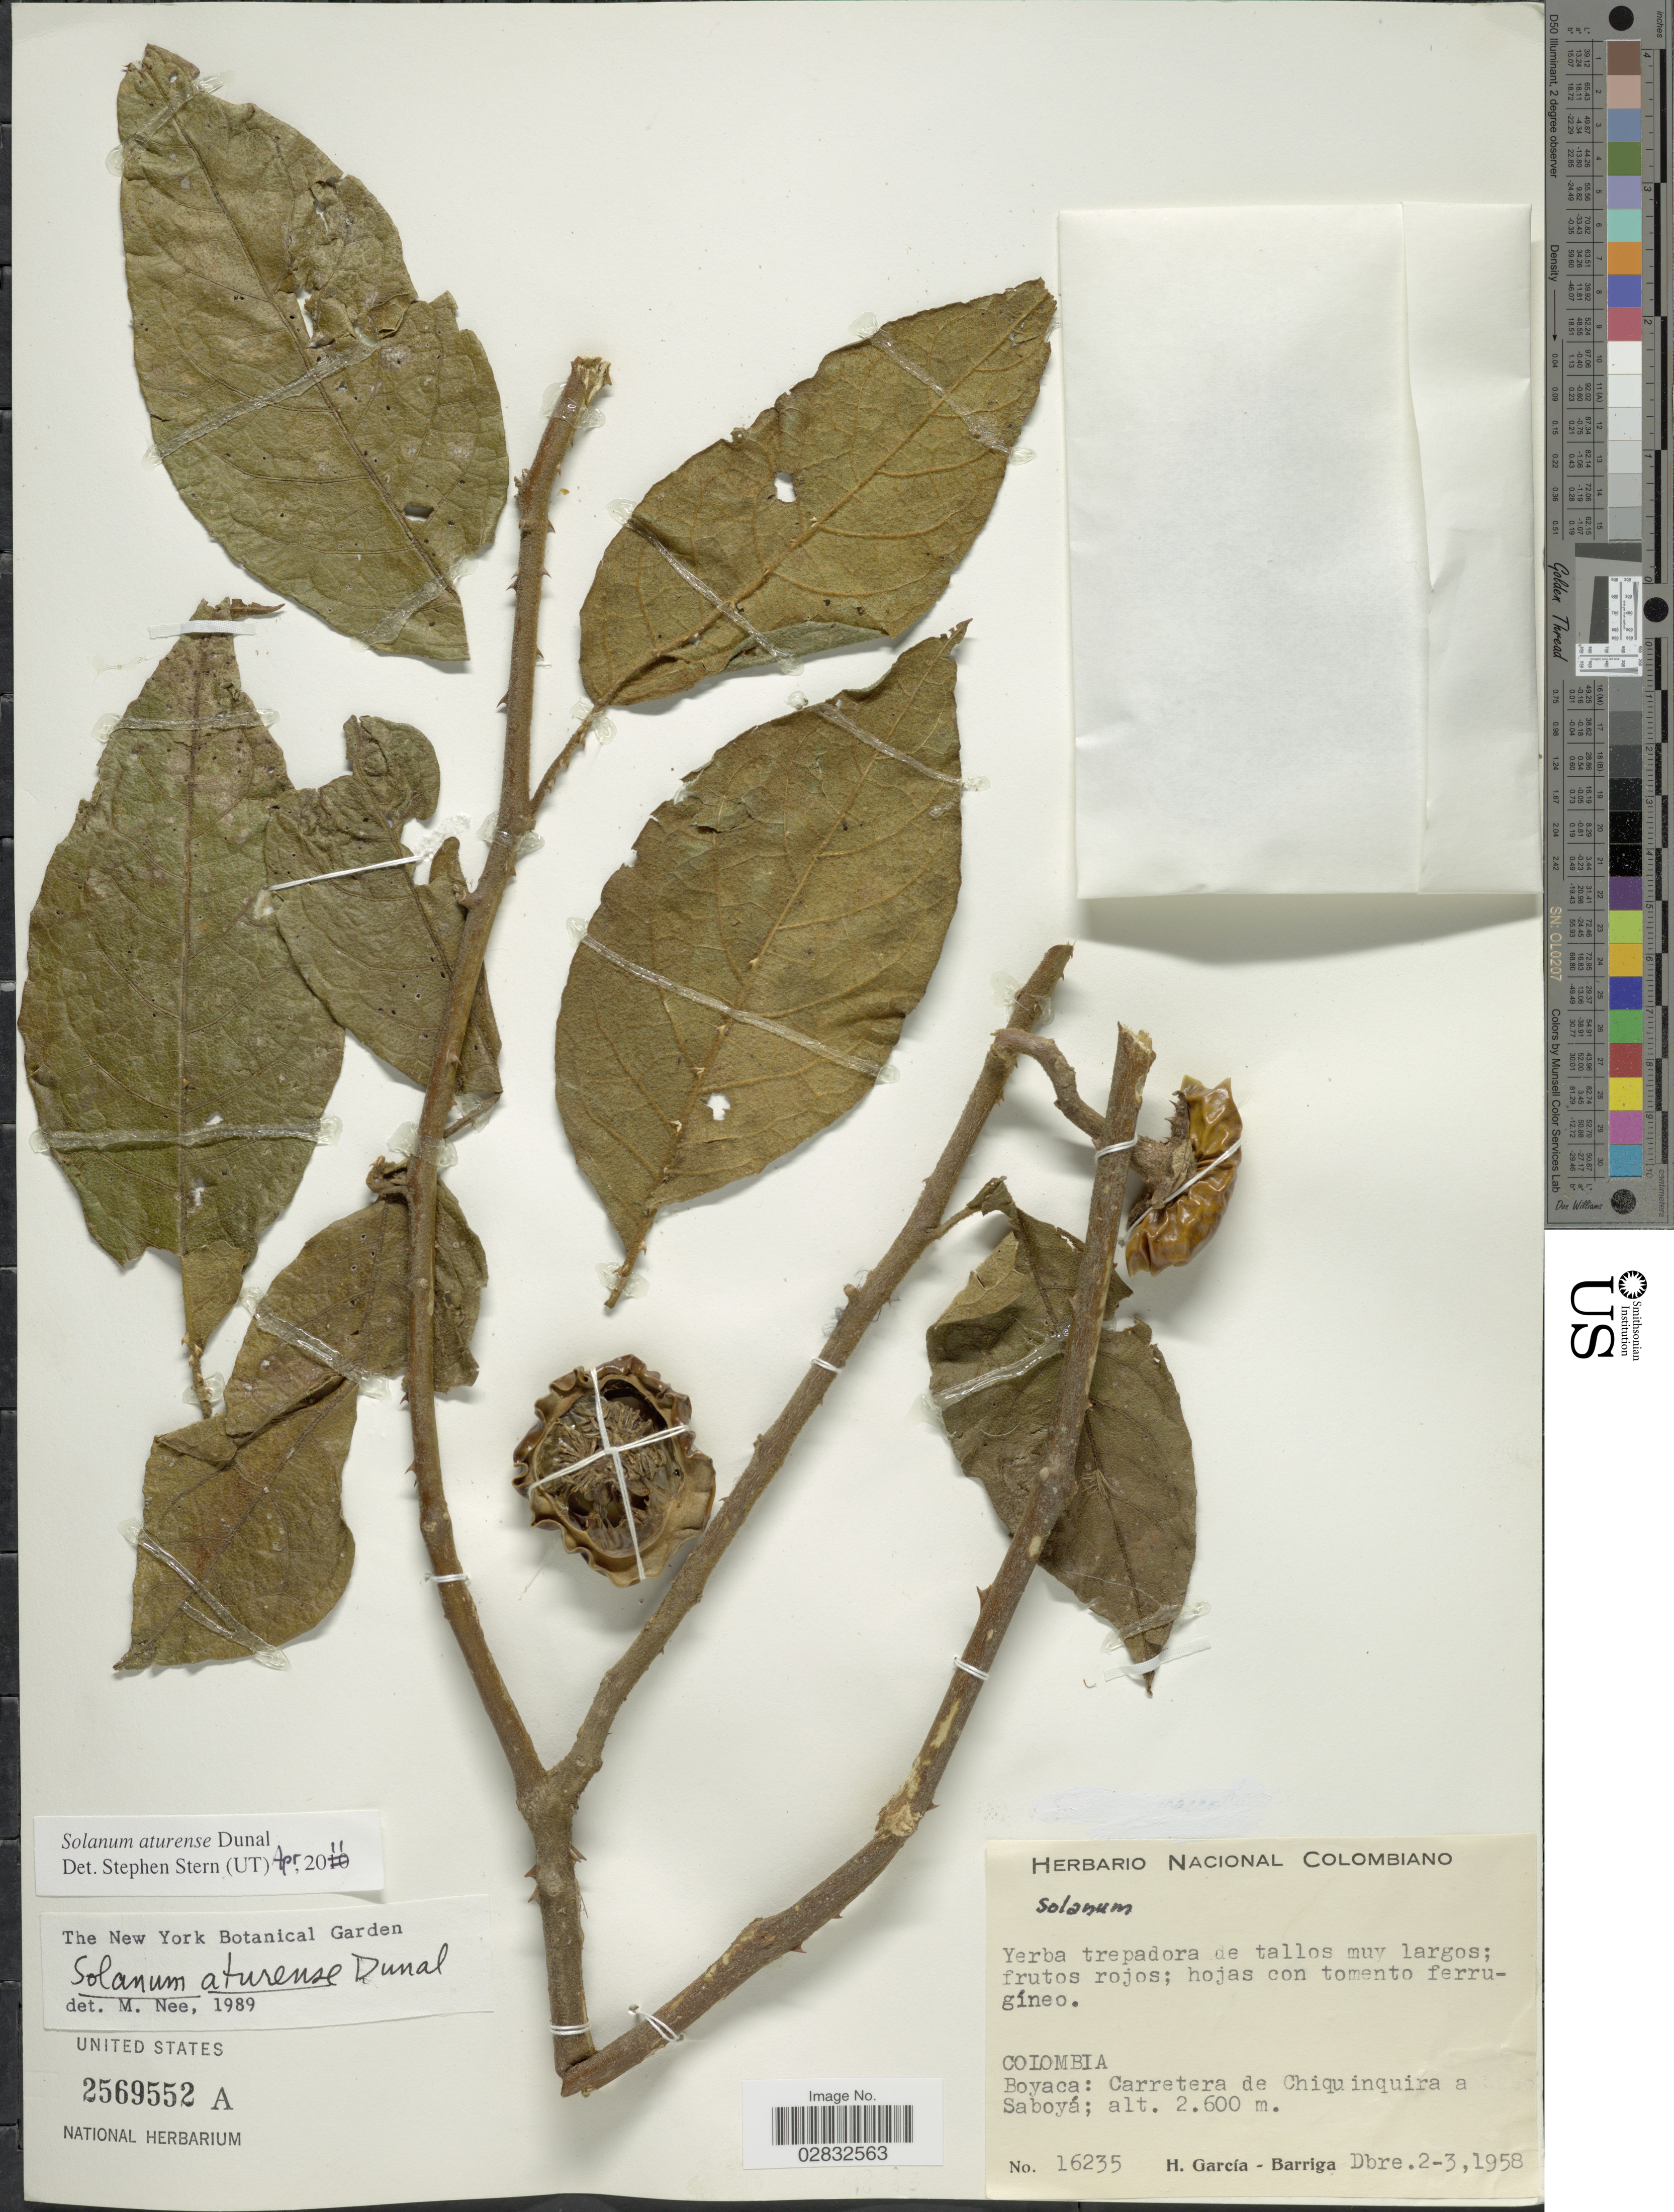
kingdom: Plantae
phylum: Tracheophyta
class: Magnoliopsida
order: Solanales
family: Solanaceae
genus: Solanum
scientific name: Solanum aturense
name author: Humb. & Bonpl. ex Dunal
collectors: H. García Barriga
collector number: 16235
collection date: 1958-12-02/1958-12-03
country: Colombia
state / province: Boyacá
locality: Carretera de Chiquinquira a Saboyá.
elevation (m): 2600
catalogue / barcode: US 2569552A